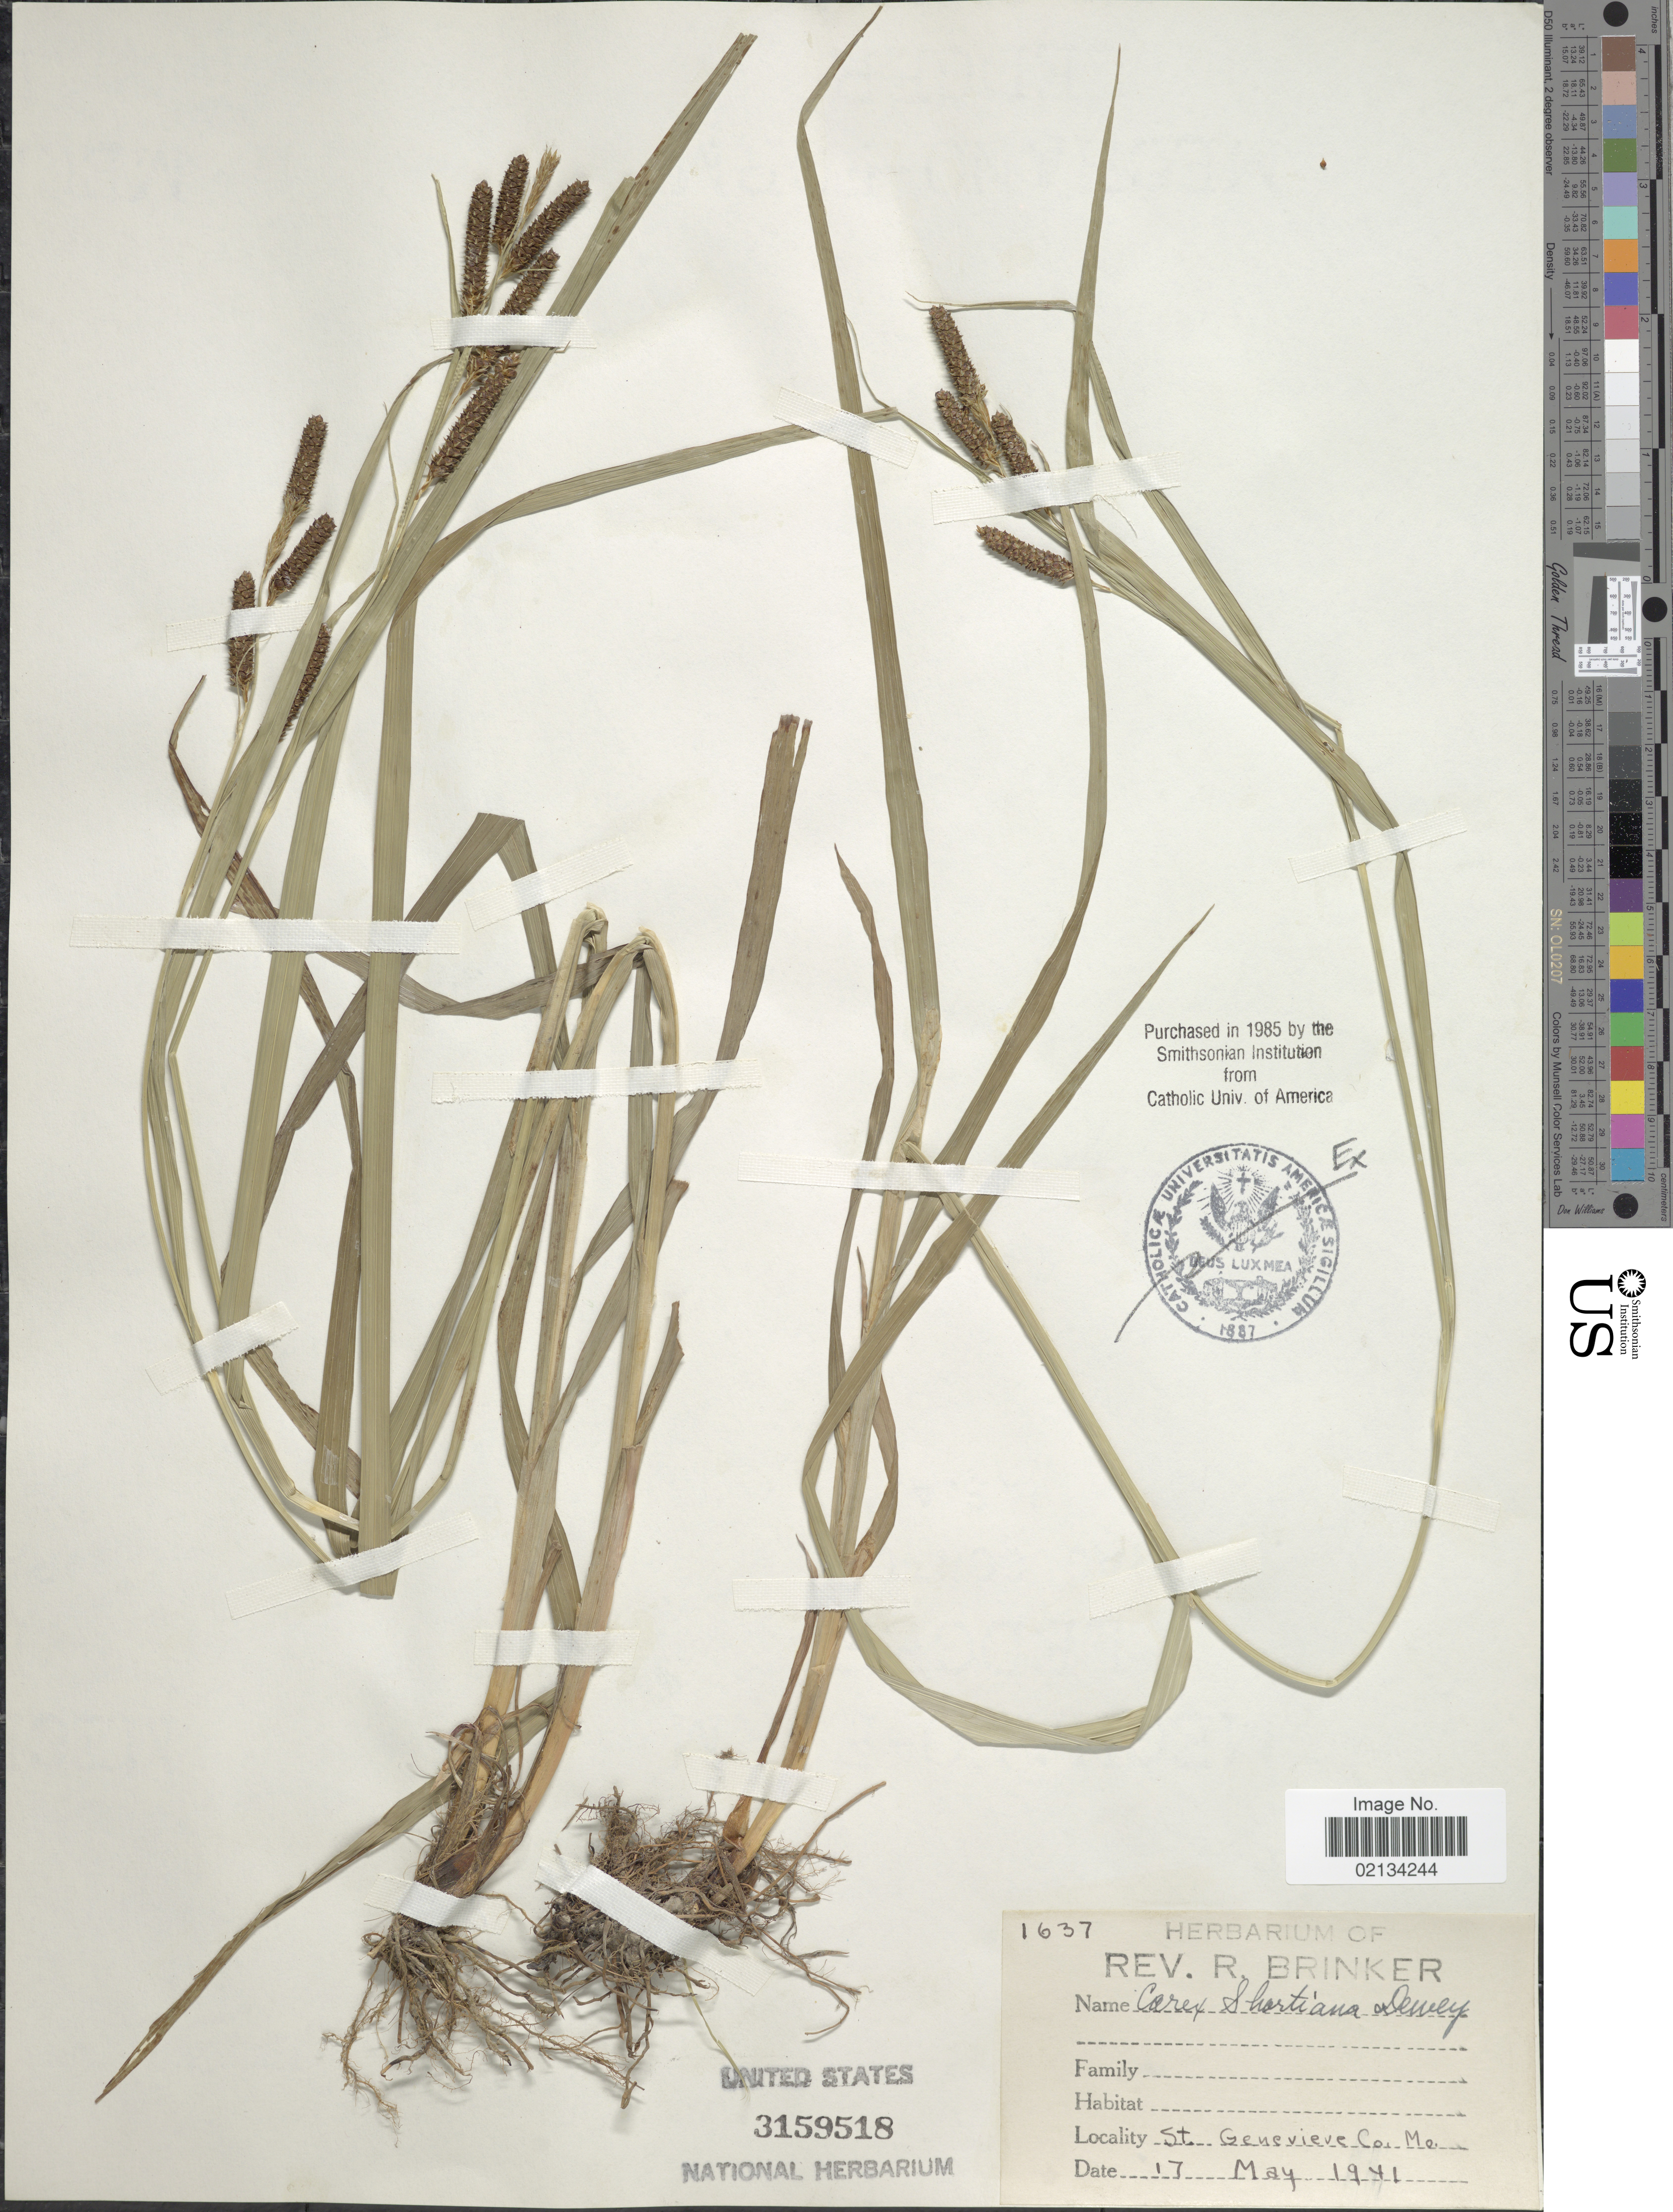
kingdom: Plantae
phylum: Tracheophyta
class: Liliopsida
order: Poales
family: Cyperaceae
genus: Carex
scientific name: Carex shortiana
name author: Dewey & Torr.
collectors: R. Brinker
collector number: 1637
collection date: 1941-05-17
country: United States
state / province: Missouri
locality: St. Genevieve Co.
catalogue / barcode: US 3159518